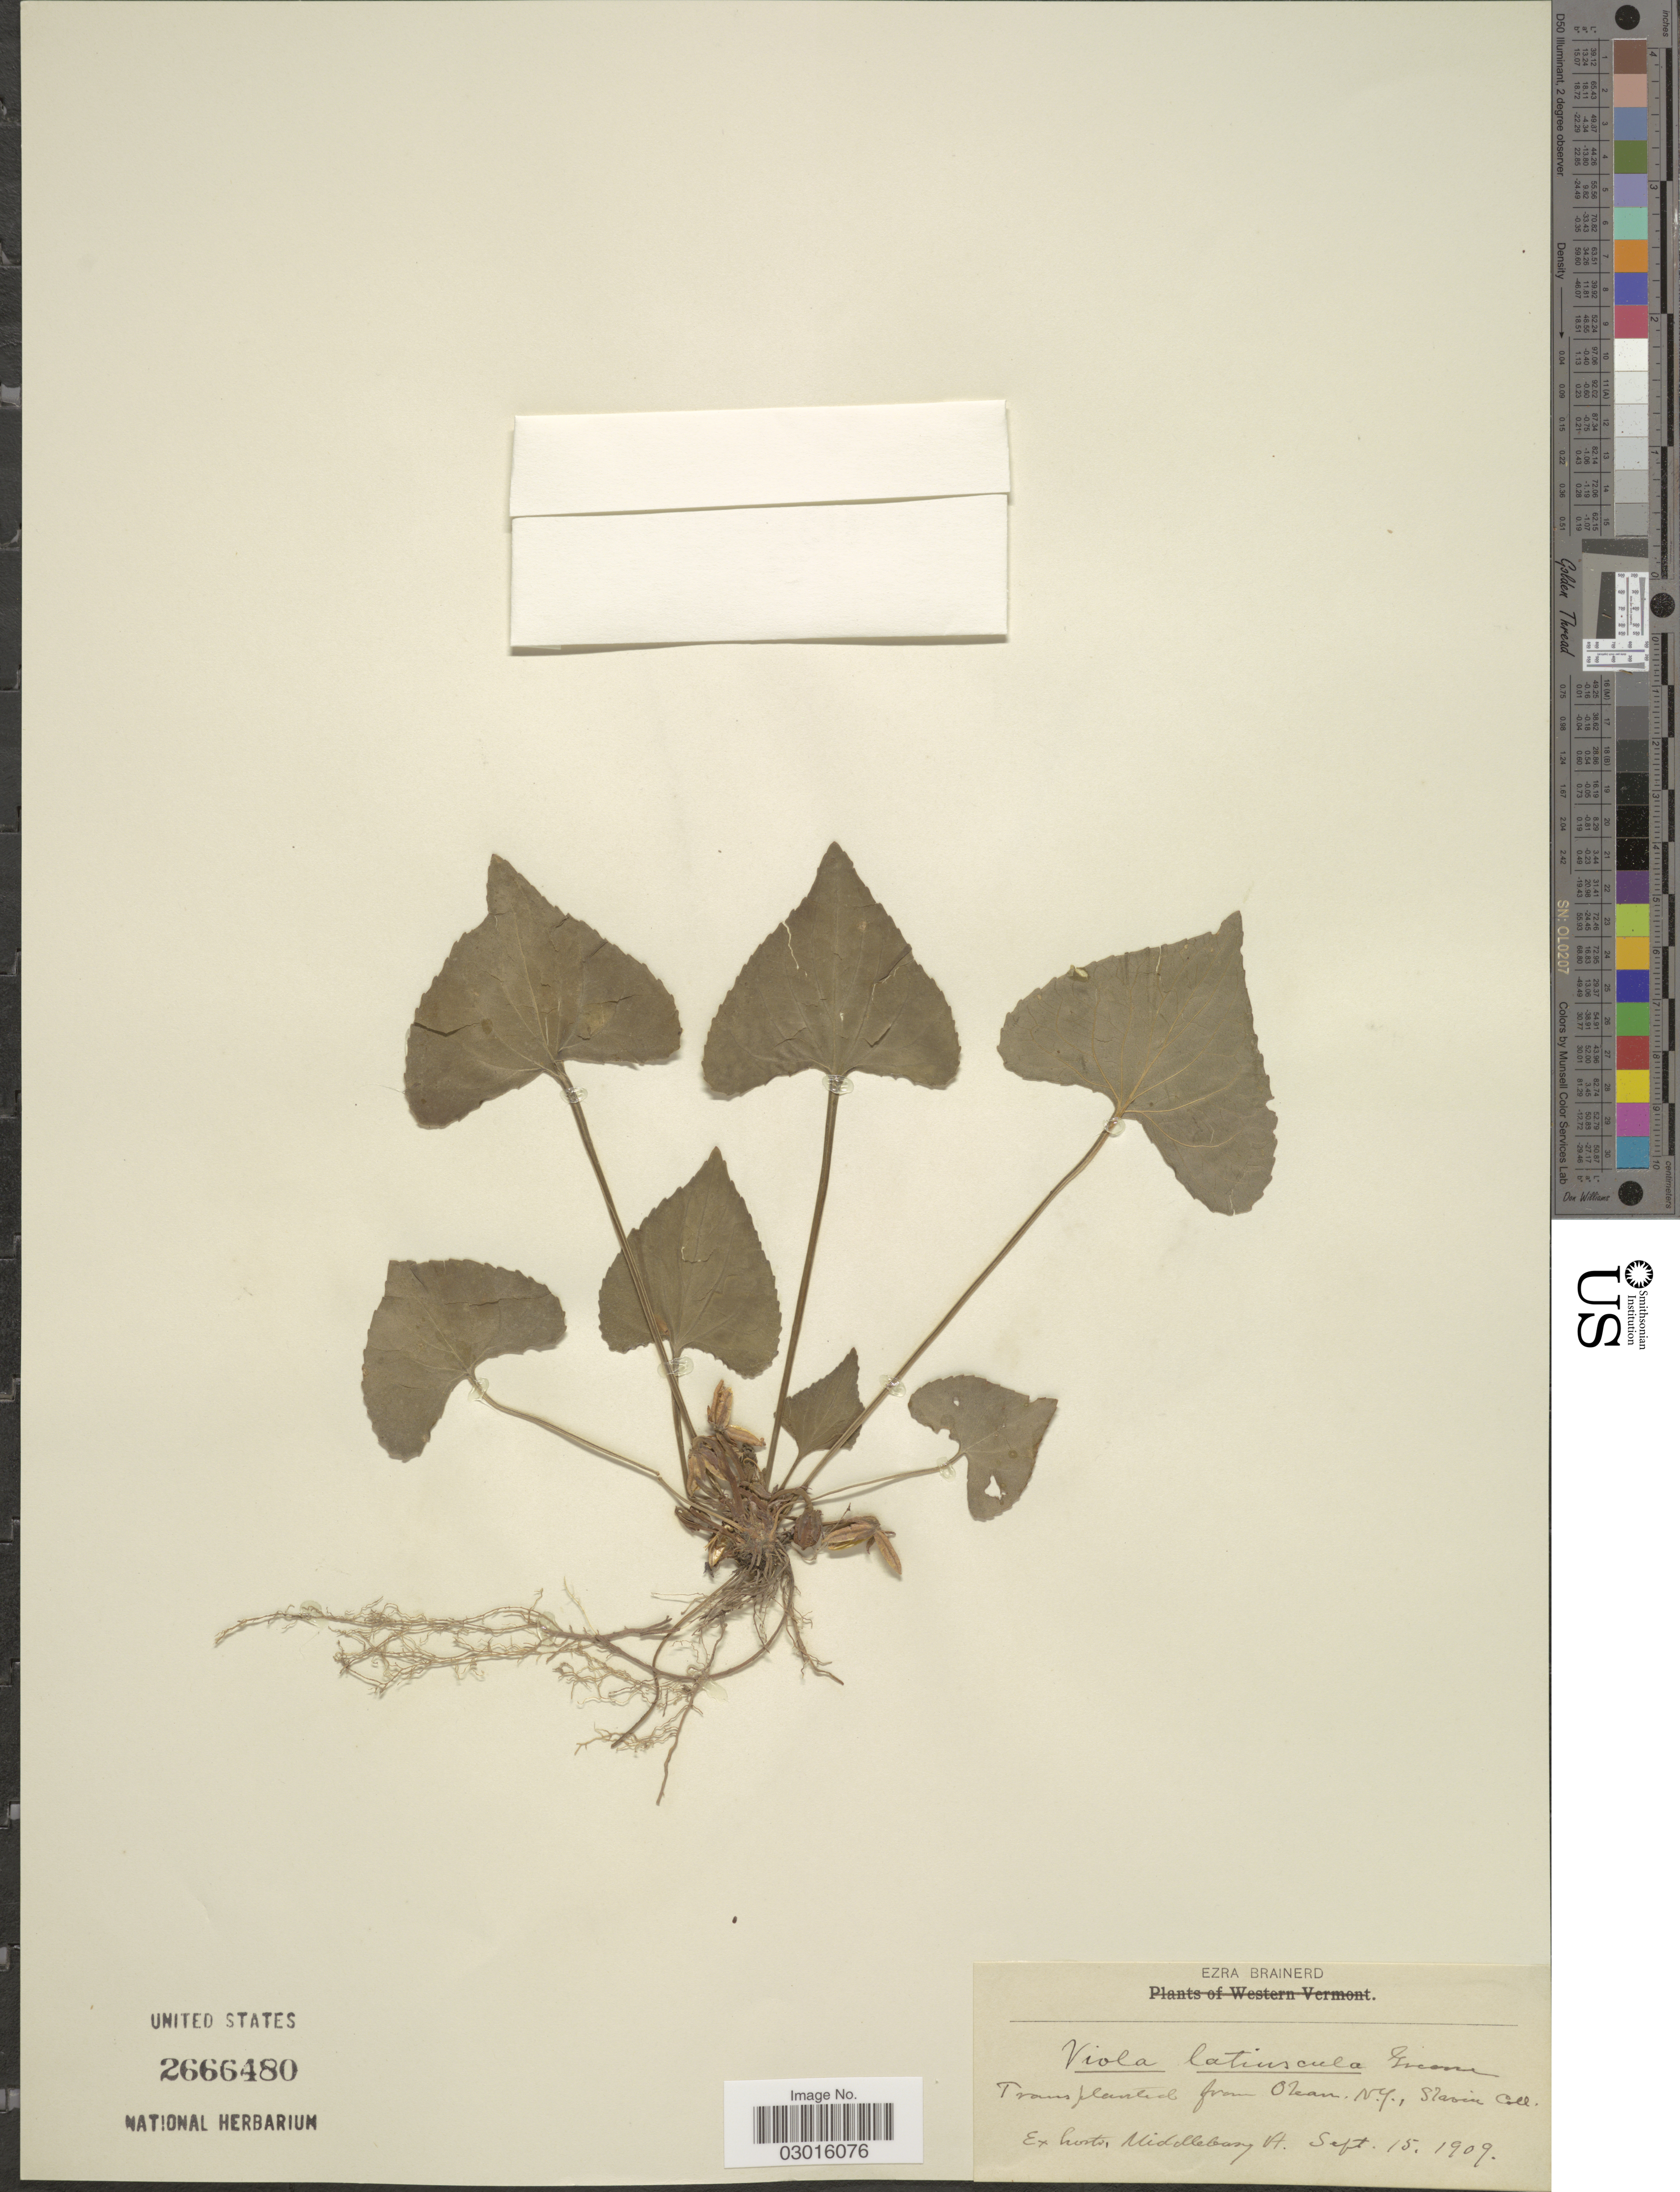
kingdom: Plantae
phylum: Tracheophyta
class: Magnoliopsida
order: Malpighiales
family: Violaceae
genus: Viola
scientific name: Viola latiuscula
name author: Greene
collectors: E. Brainerd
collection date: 1909-09-15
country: United States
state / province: Vermont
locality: Ex horto. Middlebury.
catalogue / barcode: US 2666480